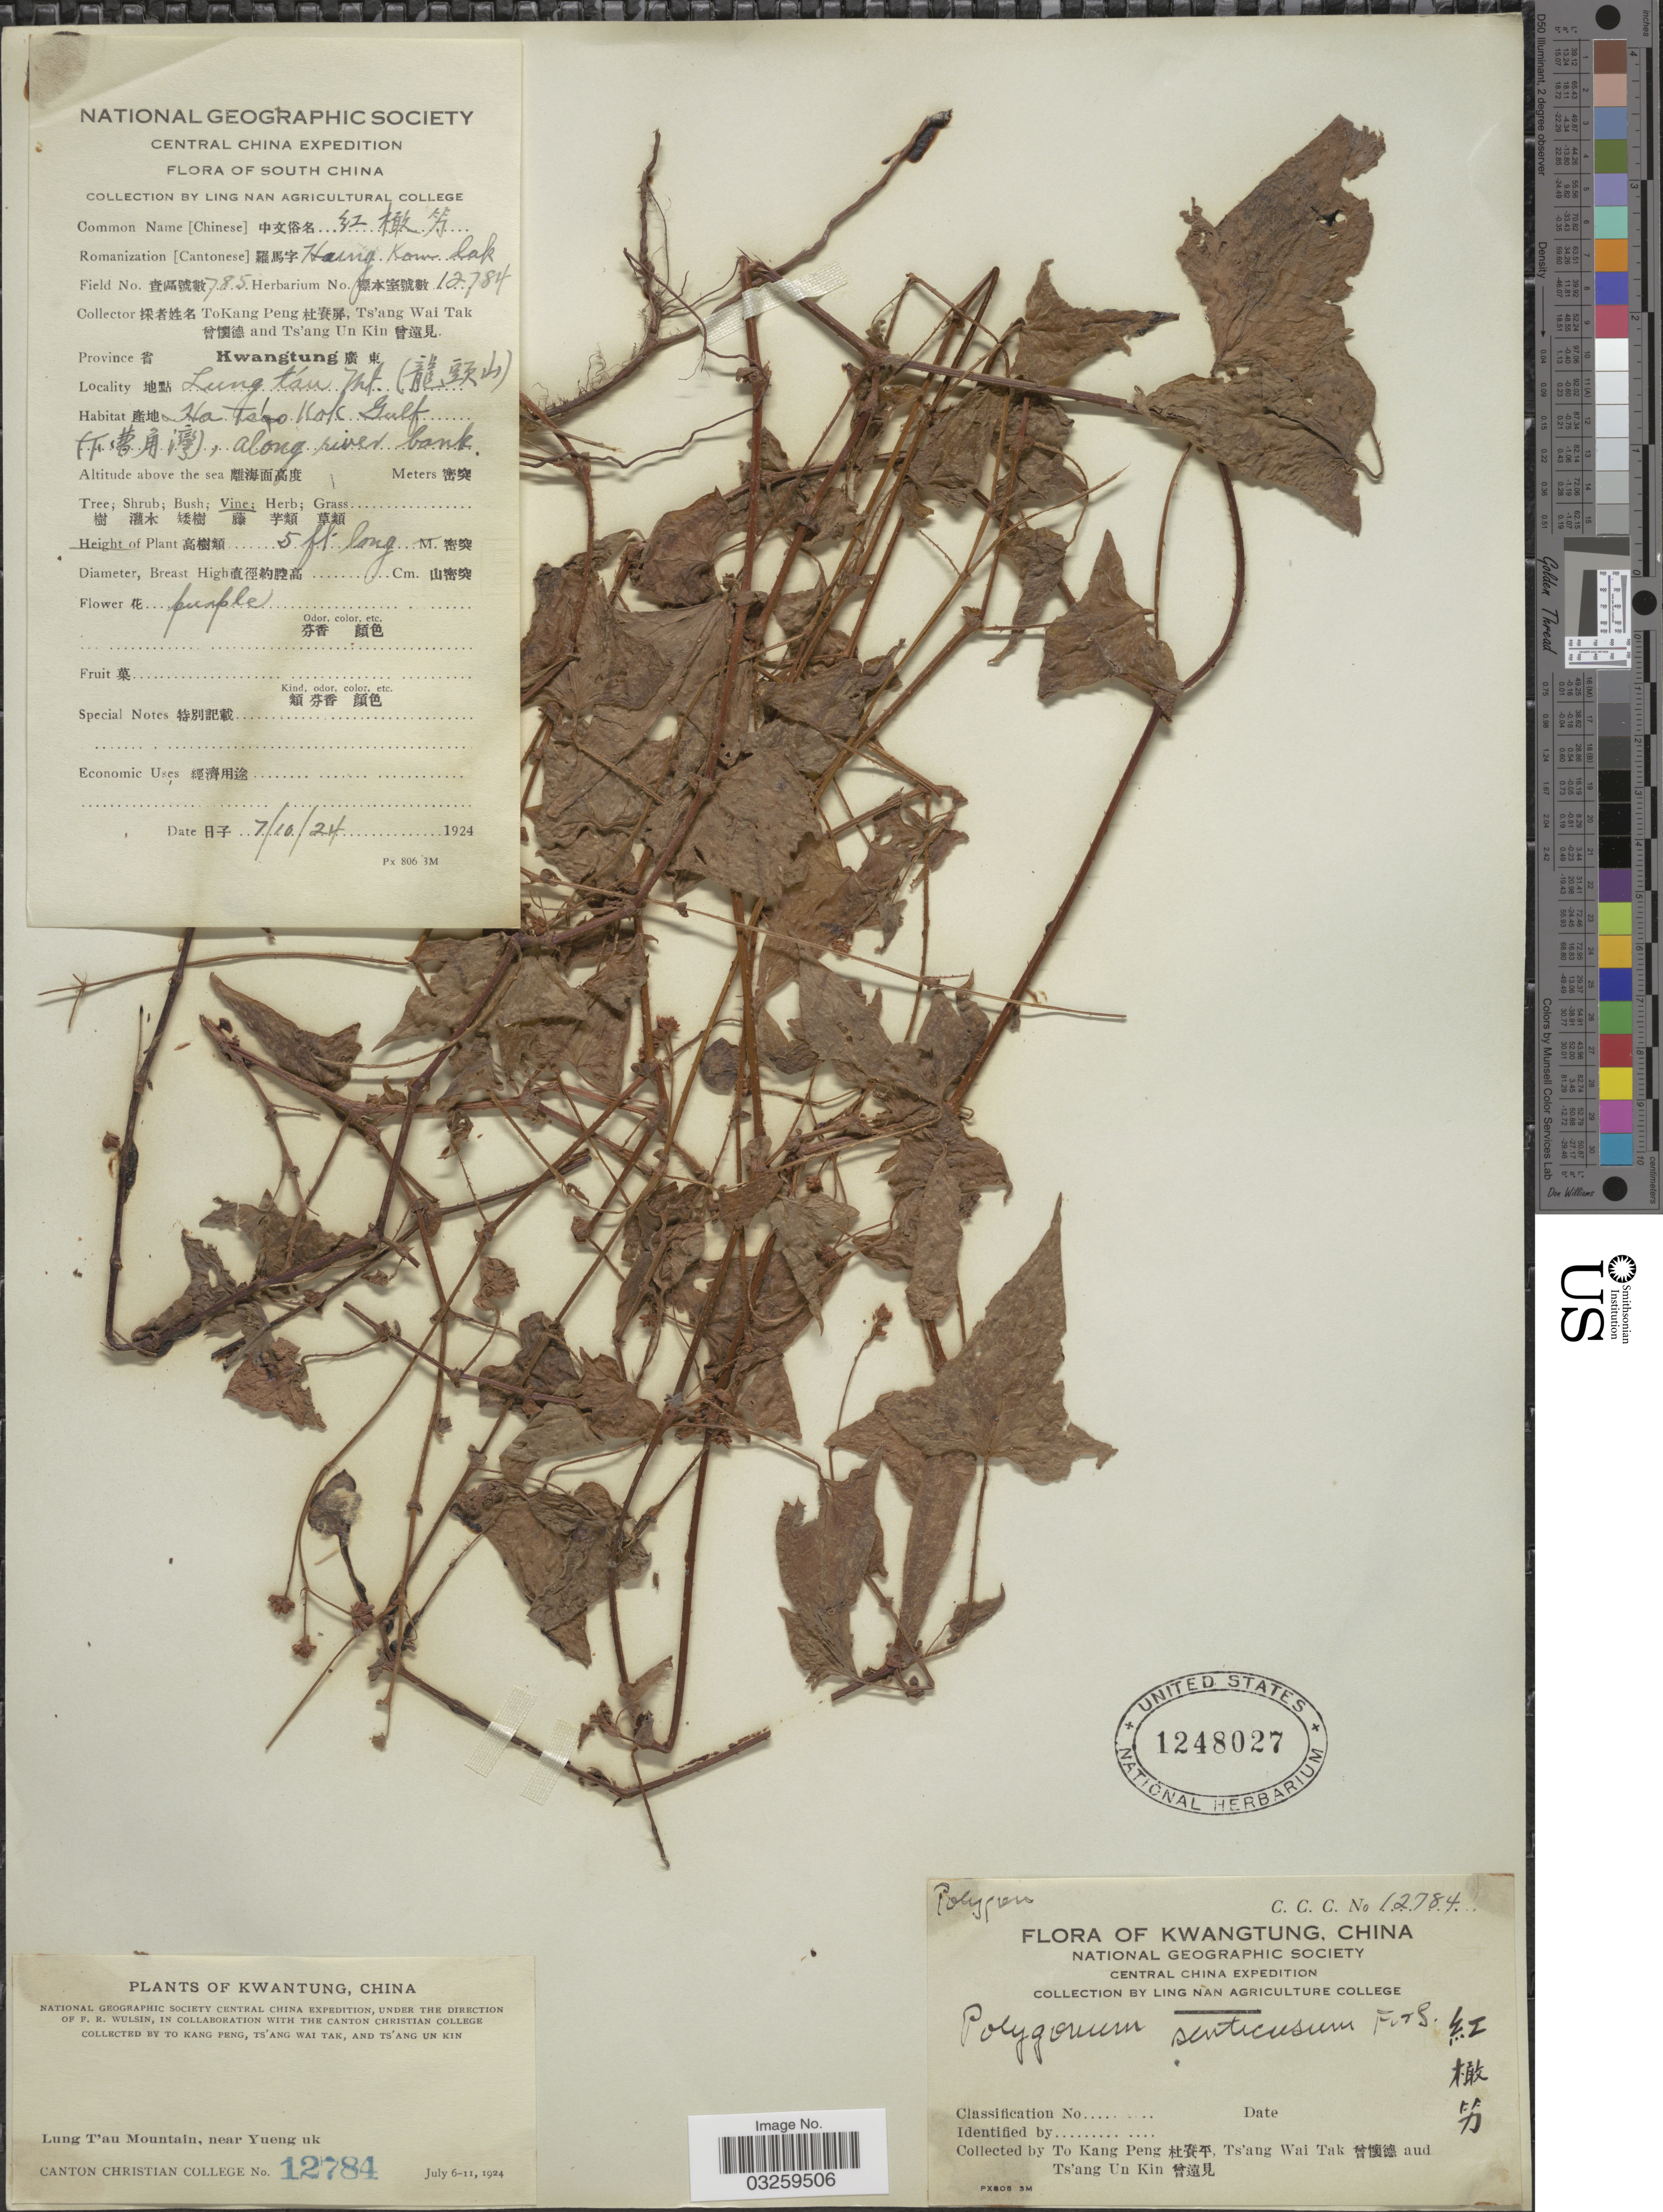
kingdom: Plantae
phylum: Tracheophyta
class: Magnoliopsida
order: Caryophyllales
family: Polygonaceae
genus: Polygonum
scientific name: Polygonum senticosum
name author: Franch. & Sav.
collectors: T. K. Peng, W. T. Tsang & Ts' Ang Un Kin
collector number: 12784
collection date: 1924-07-06/1924-07-11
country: China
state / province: Guangdong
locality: Kwantung, Lung T'au Mountain, near Yueng uk.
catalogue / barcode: US 1248027